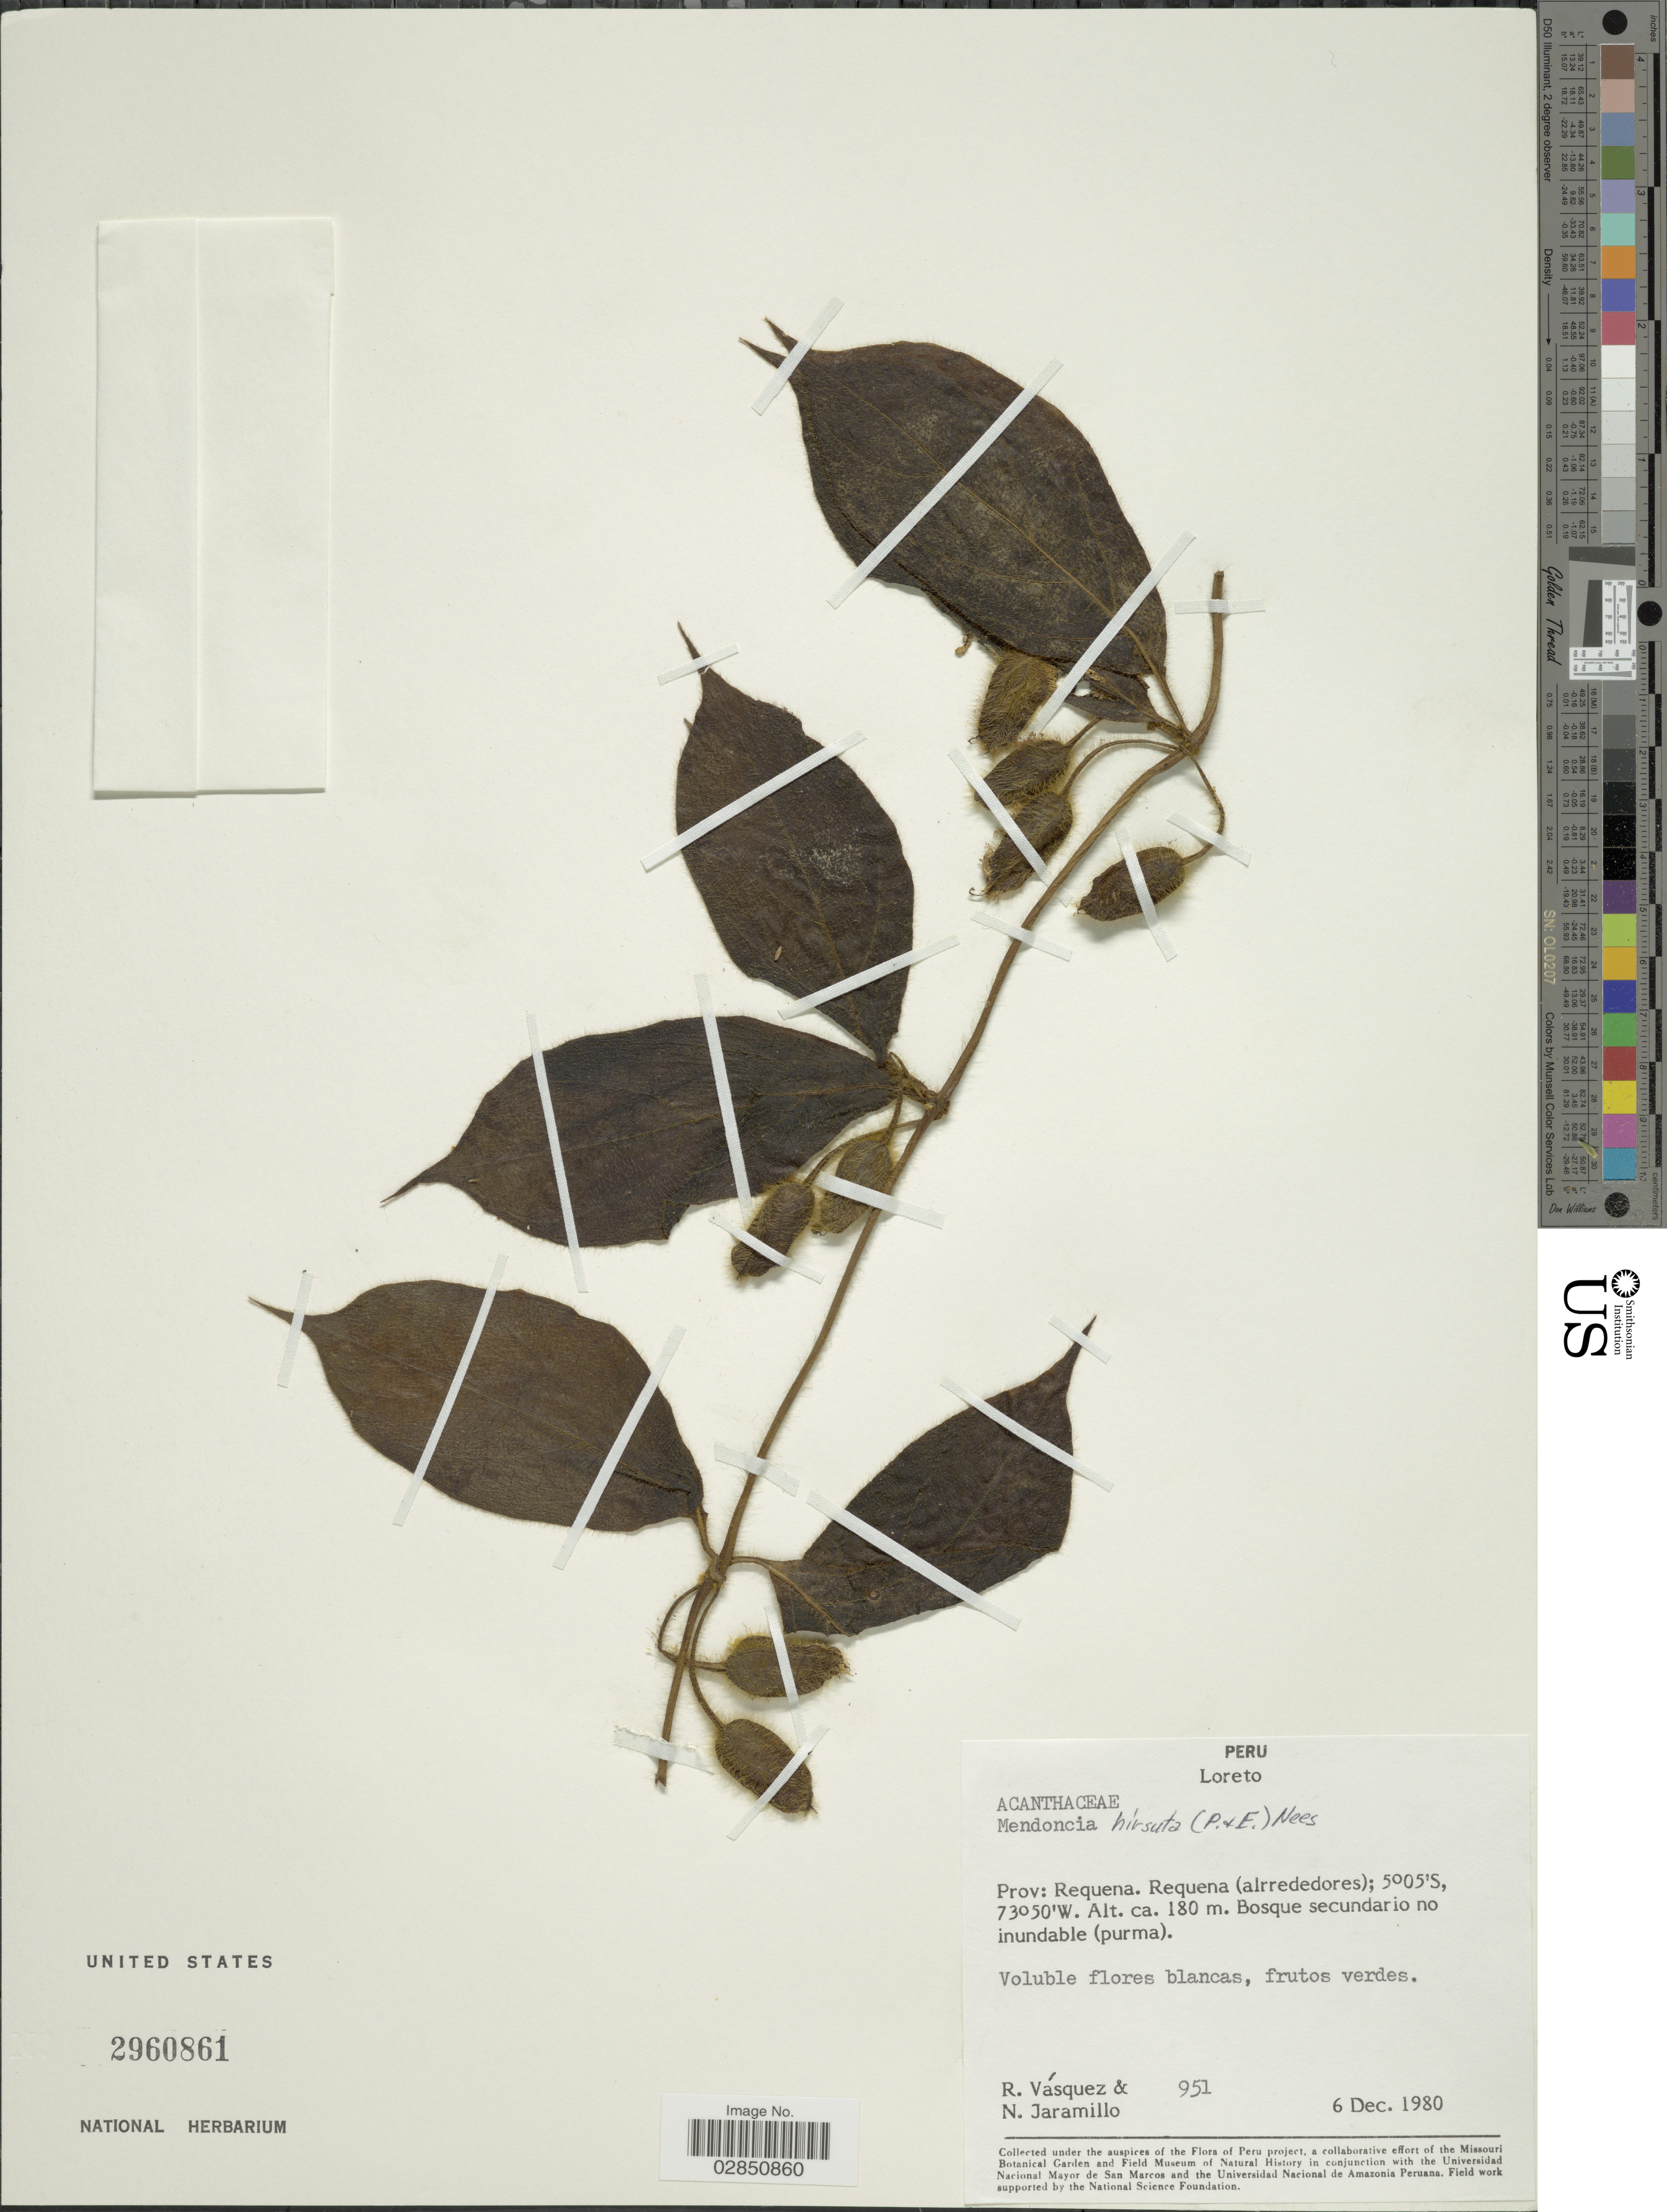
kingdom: Plantae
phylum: Tracheophyta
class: Magnoliopsida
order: Lamiales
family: Acanthaceae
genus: Mendoncia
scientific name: Mendoncia bivalvis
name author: (L. f.) Merr.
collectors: R. Vásquez & N. Jaramillo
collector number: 951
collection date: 1980-12-06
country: Peru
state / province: Loreto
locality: Prov: Requena. Requena (alrededores).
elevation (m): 180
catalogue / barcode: US 2960861